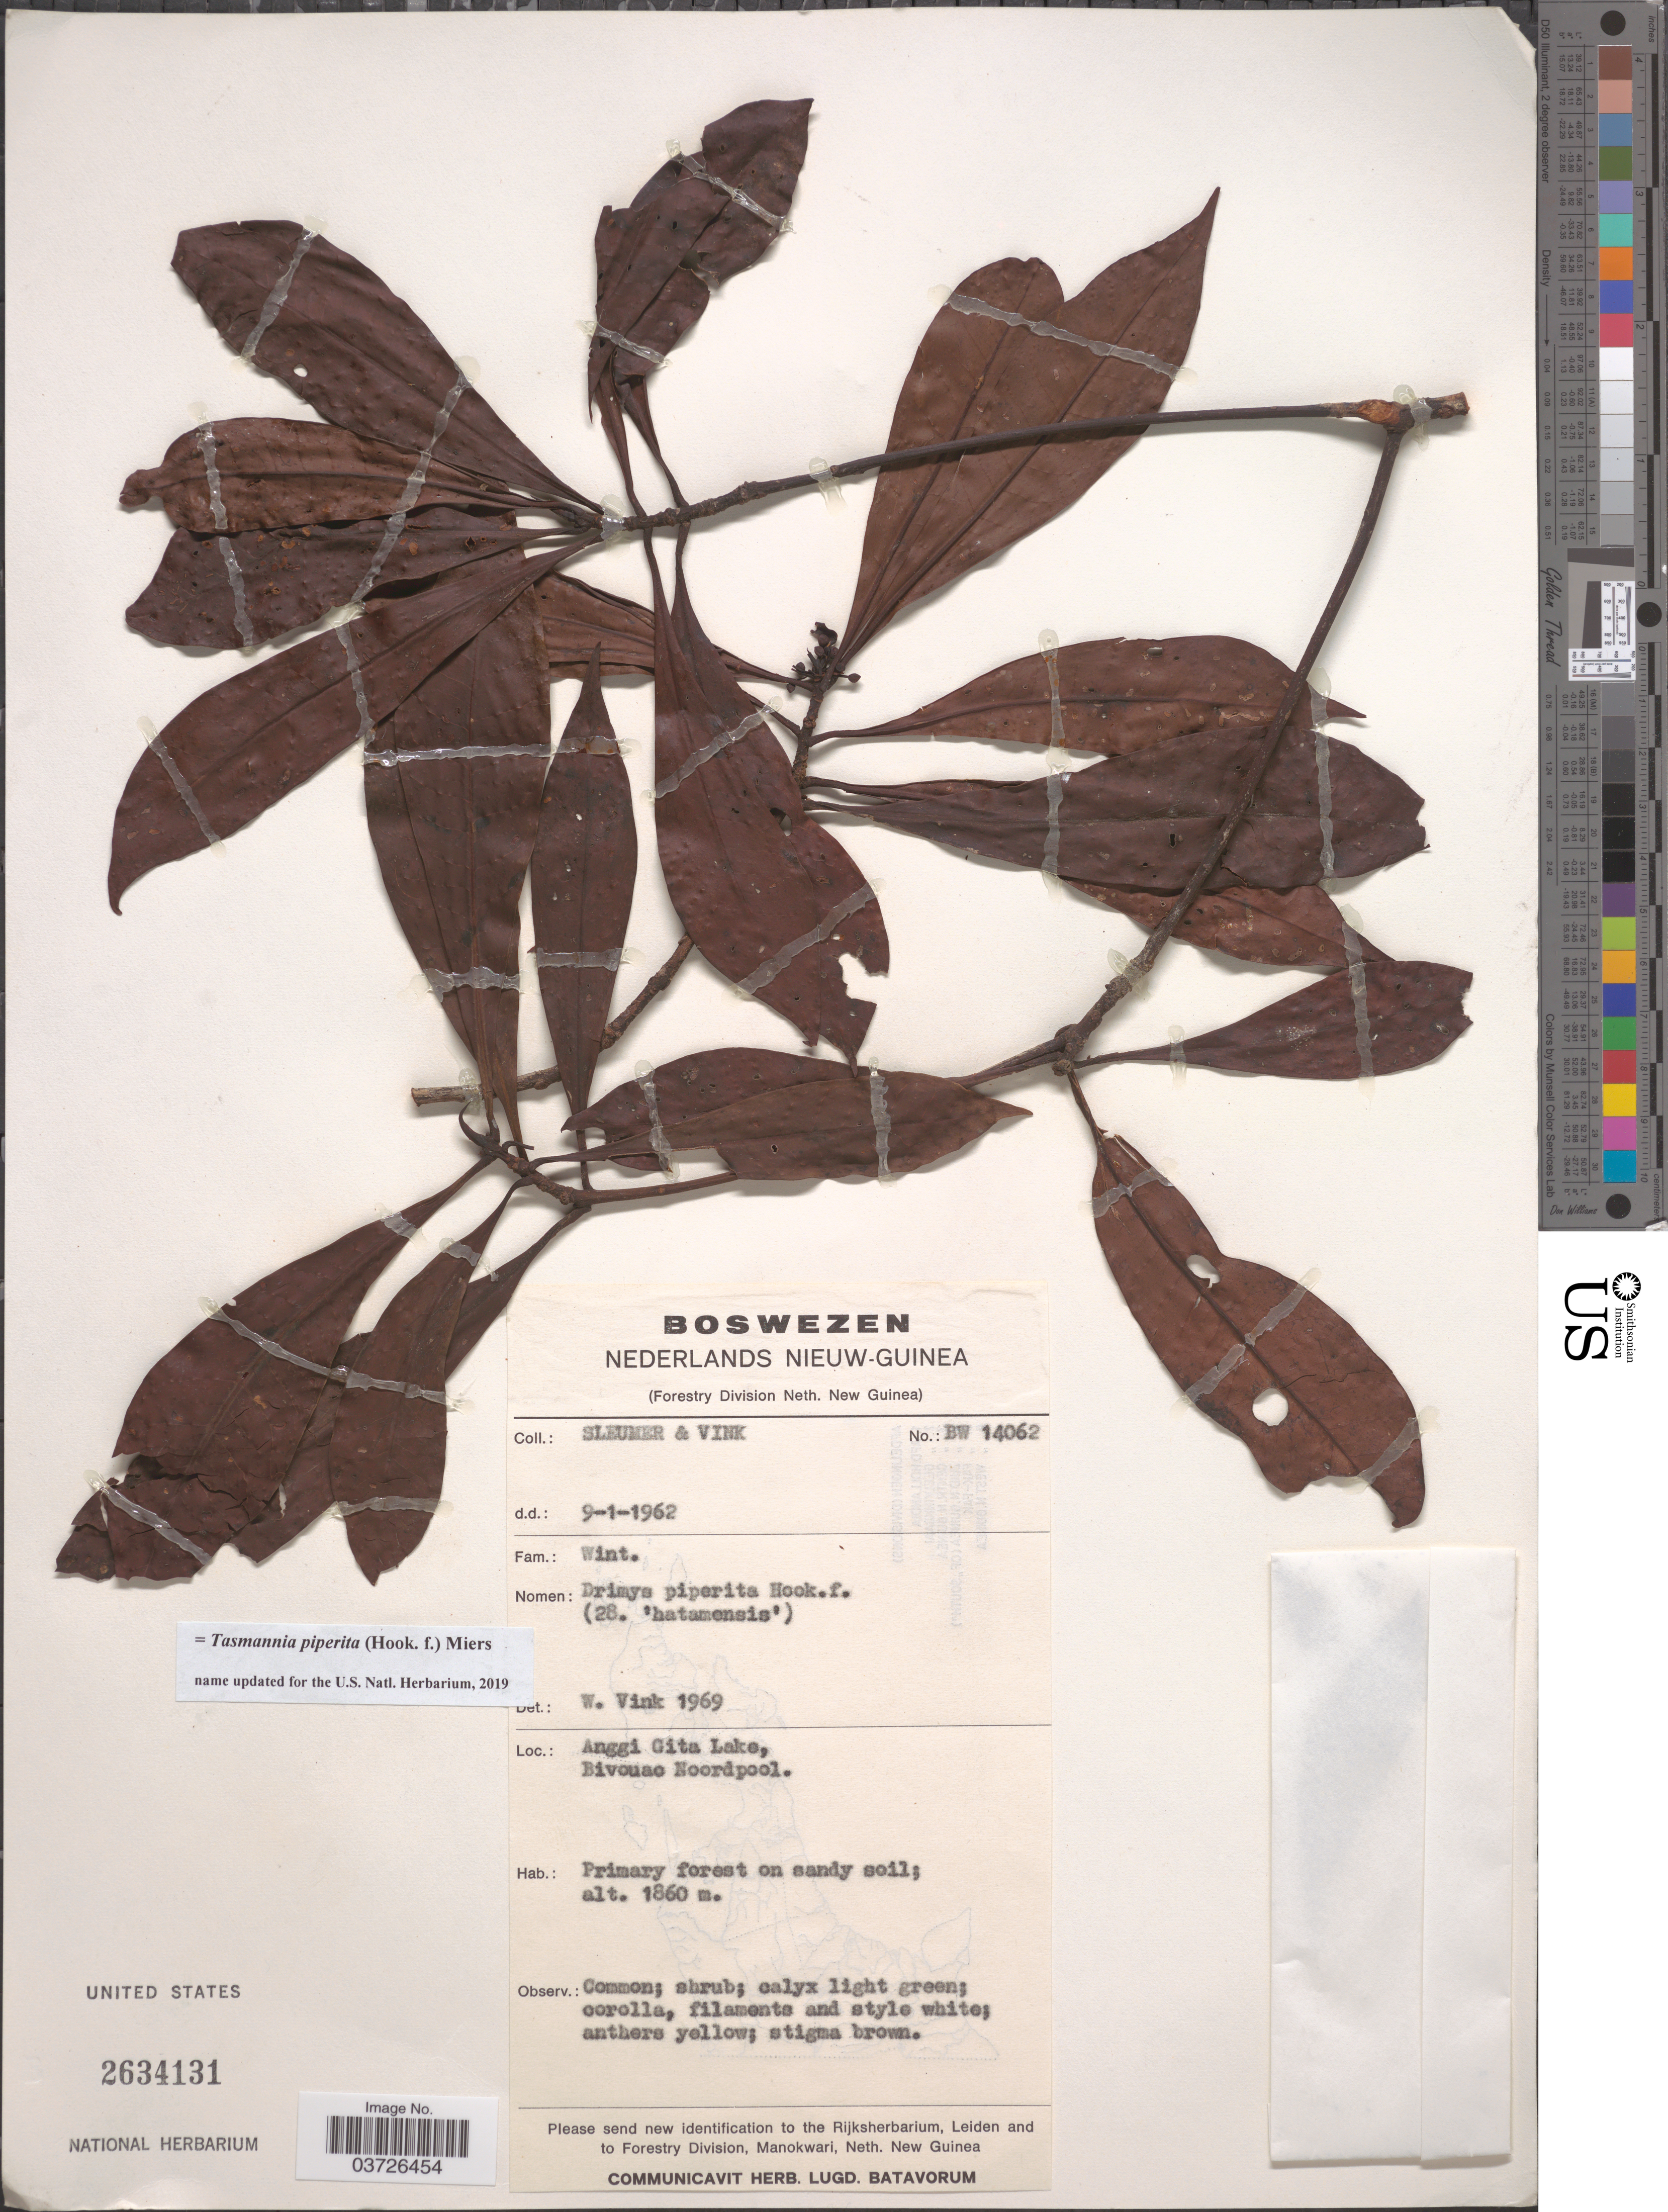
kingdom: Plantae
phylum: Tracheophyta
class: Magnoliopsida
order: Canellales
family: Winteraceae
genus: Tasmannia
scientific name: Tasmannia piperita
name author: (Hook. f.) Miers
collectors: Sleumer & -. Vink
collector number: BW 14062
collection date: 1962-01-09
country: Indonesia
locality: Nederlands Nieuw-Guinea. Anggi Gita Lake, Bivouao Noordpool.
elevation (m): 1860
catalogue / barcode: US 2634131